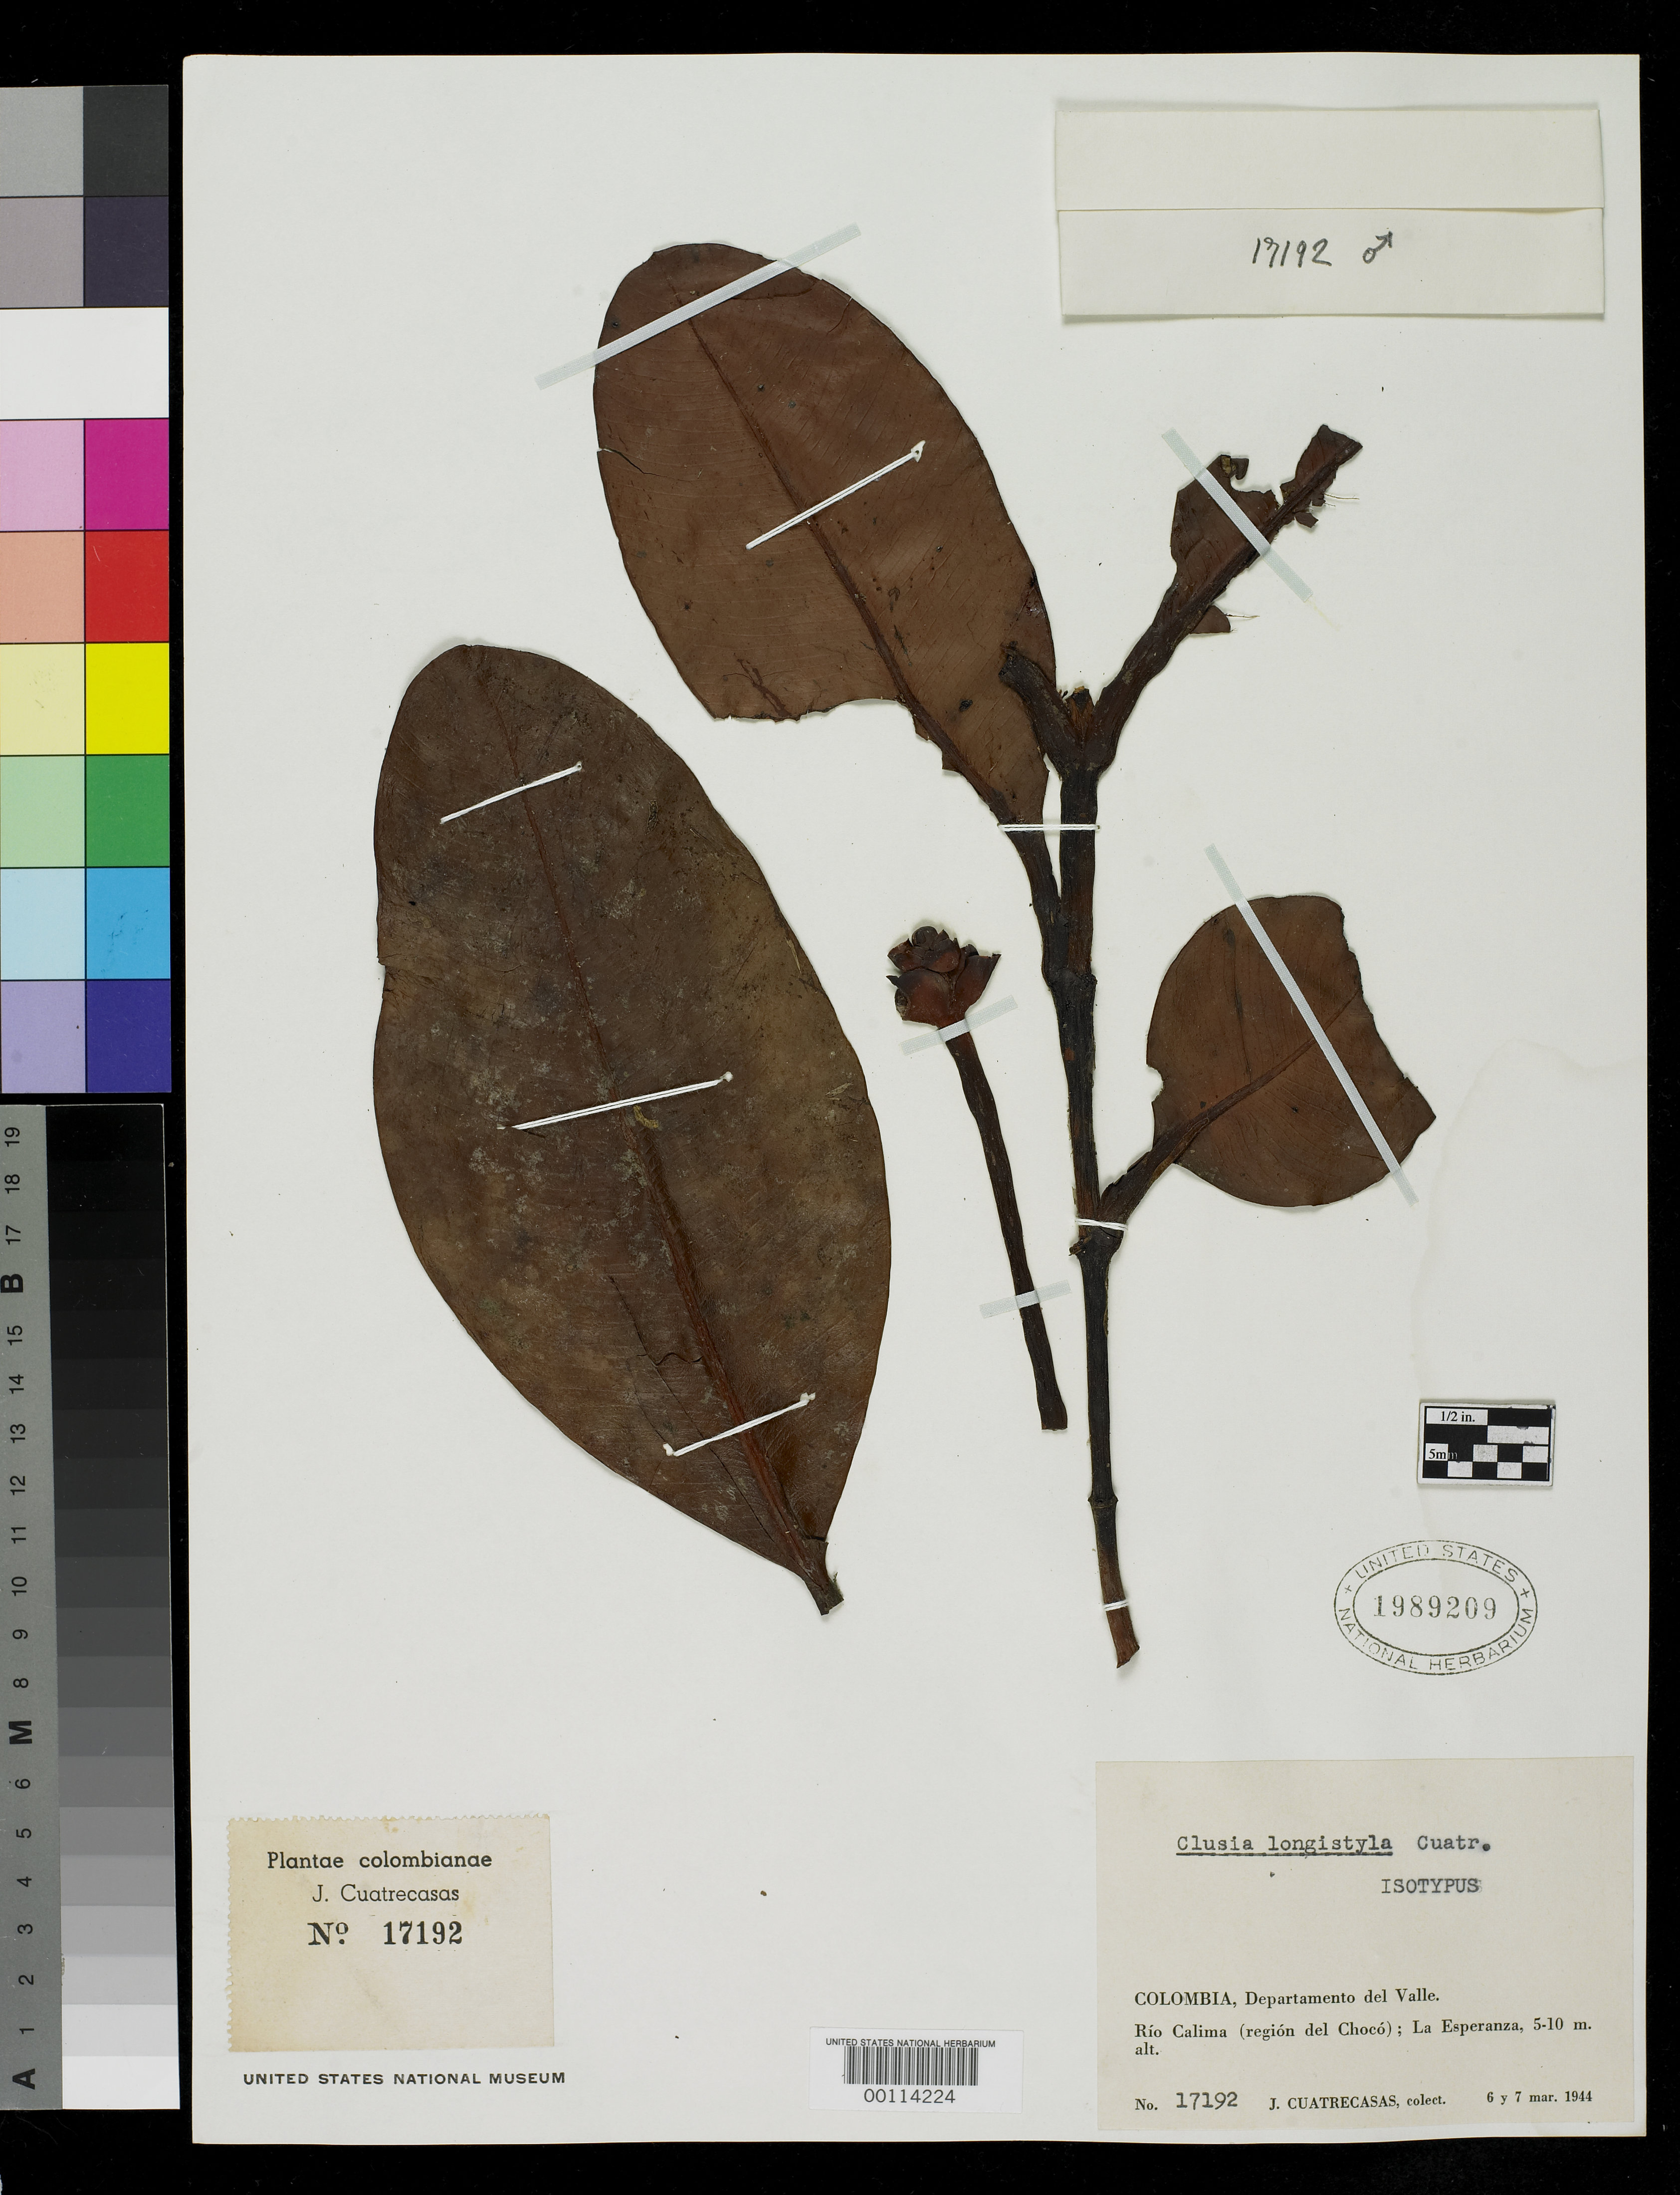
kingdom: Plantae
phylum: Tracheophyta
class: Magnoliopsida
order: Malpighiales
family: Clusiaceae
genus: Clusia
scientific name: Clusia longistyla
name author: Cuatrec.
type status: Isotype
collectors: J. Cuatrecasas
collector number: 17192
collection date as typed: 06 Mar 1944 to 07 Mar 1944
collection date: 1944-03-06/1944-03-07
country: Colombia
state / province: Valle del Cauca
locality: La Esperanza.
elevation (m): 5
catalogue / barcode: US 1989209